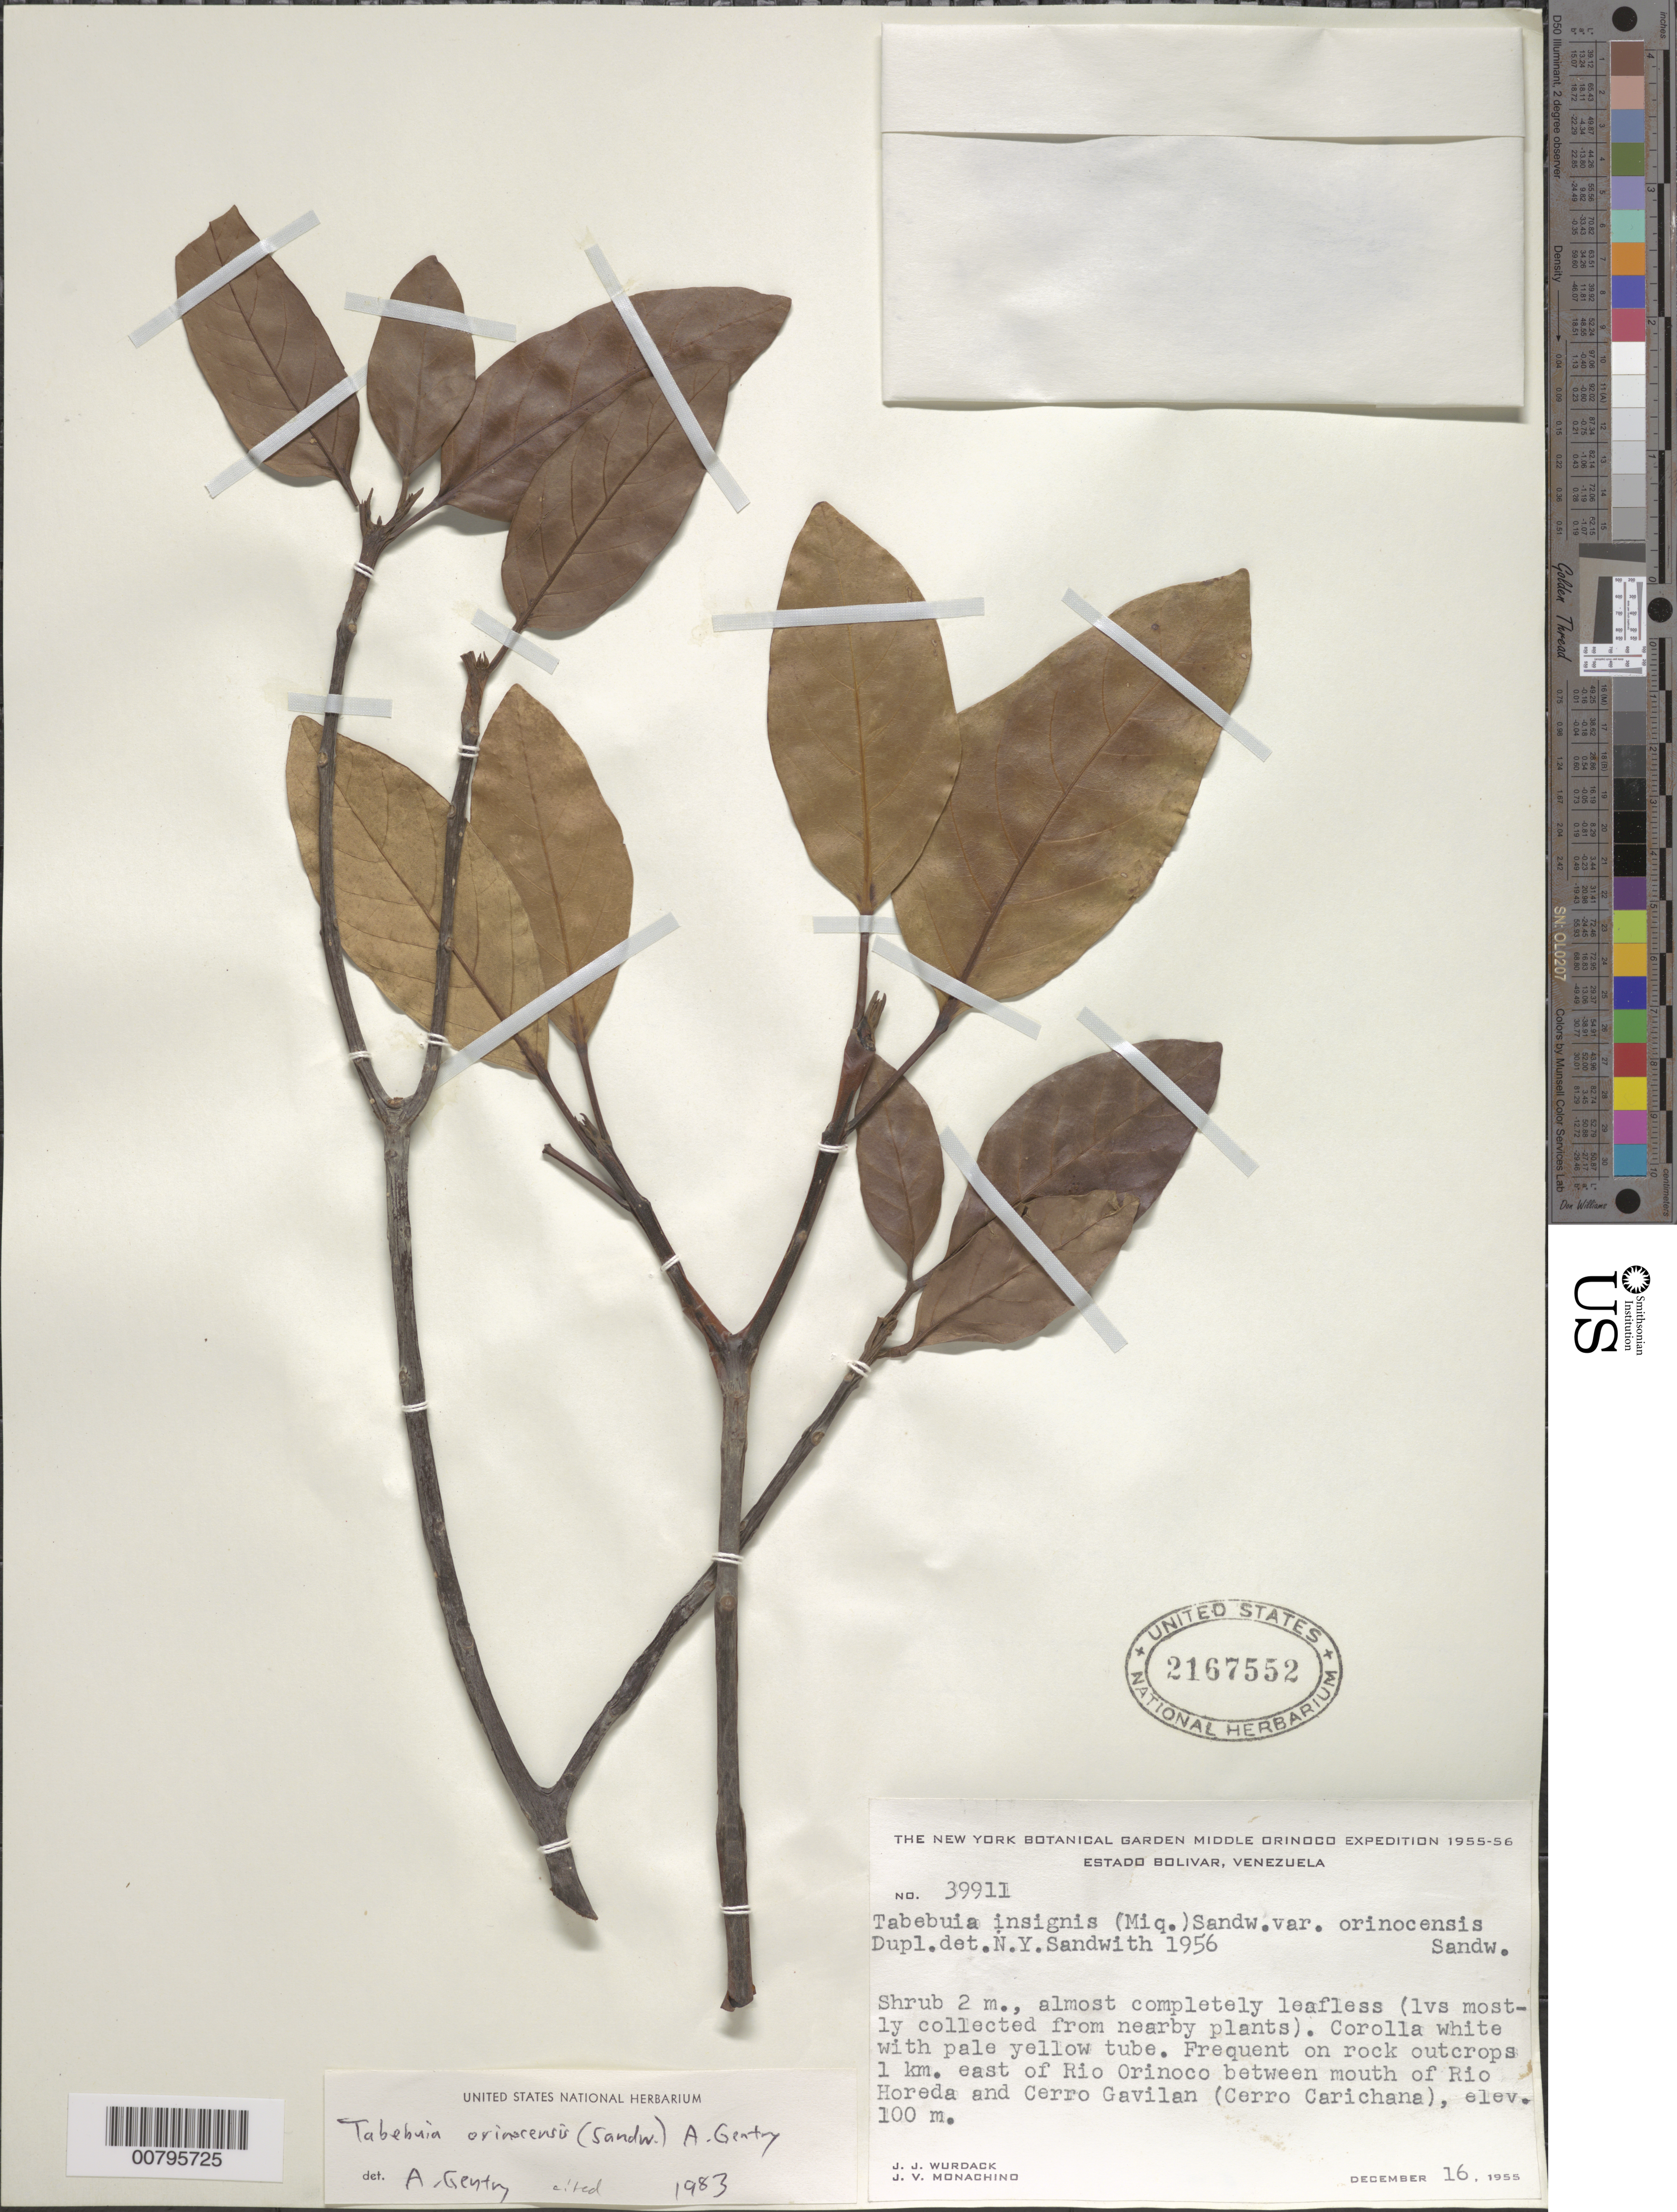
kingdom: Plantae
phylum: Tracheophyta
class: Magnoliopsida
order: Lamiales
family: Bignoniaceae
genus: Tabebuia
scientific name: Tabebuia orinocensis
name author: (Sandwith) A.H. Gentry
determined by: Gentry, A. H.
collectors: J. J. Wurdack & J. V. Monachino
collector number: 39911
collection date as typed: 16-Dec-55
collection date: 1955-12-16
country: Venezuela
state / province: Bolívar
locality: Río Orinoco, 1-3 km E of, between mouth of Río Horeda & Cerro Gavilan (Cerro Carichana)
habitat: Rock outcrops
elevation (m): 100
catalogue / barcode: US 2167552